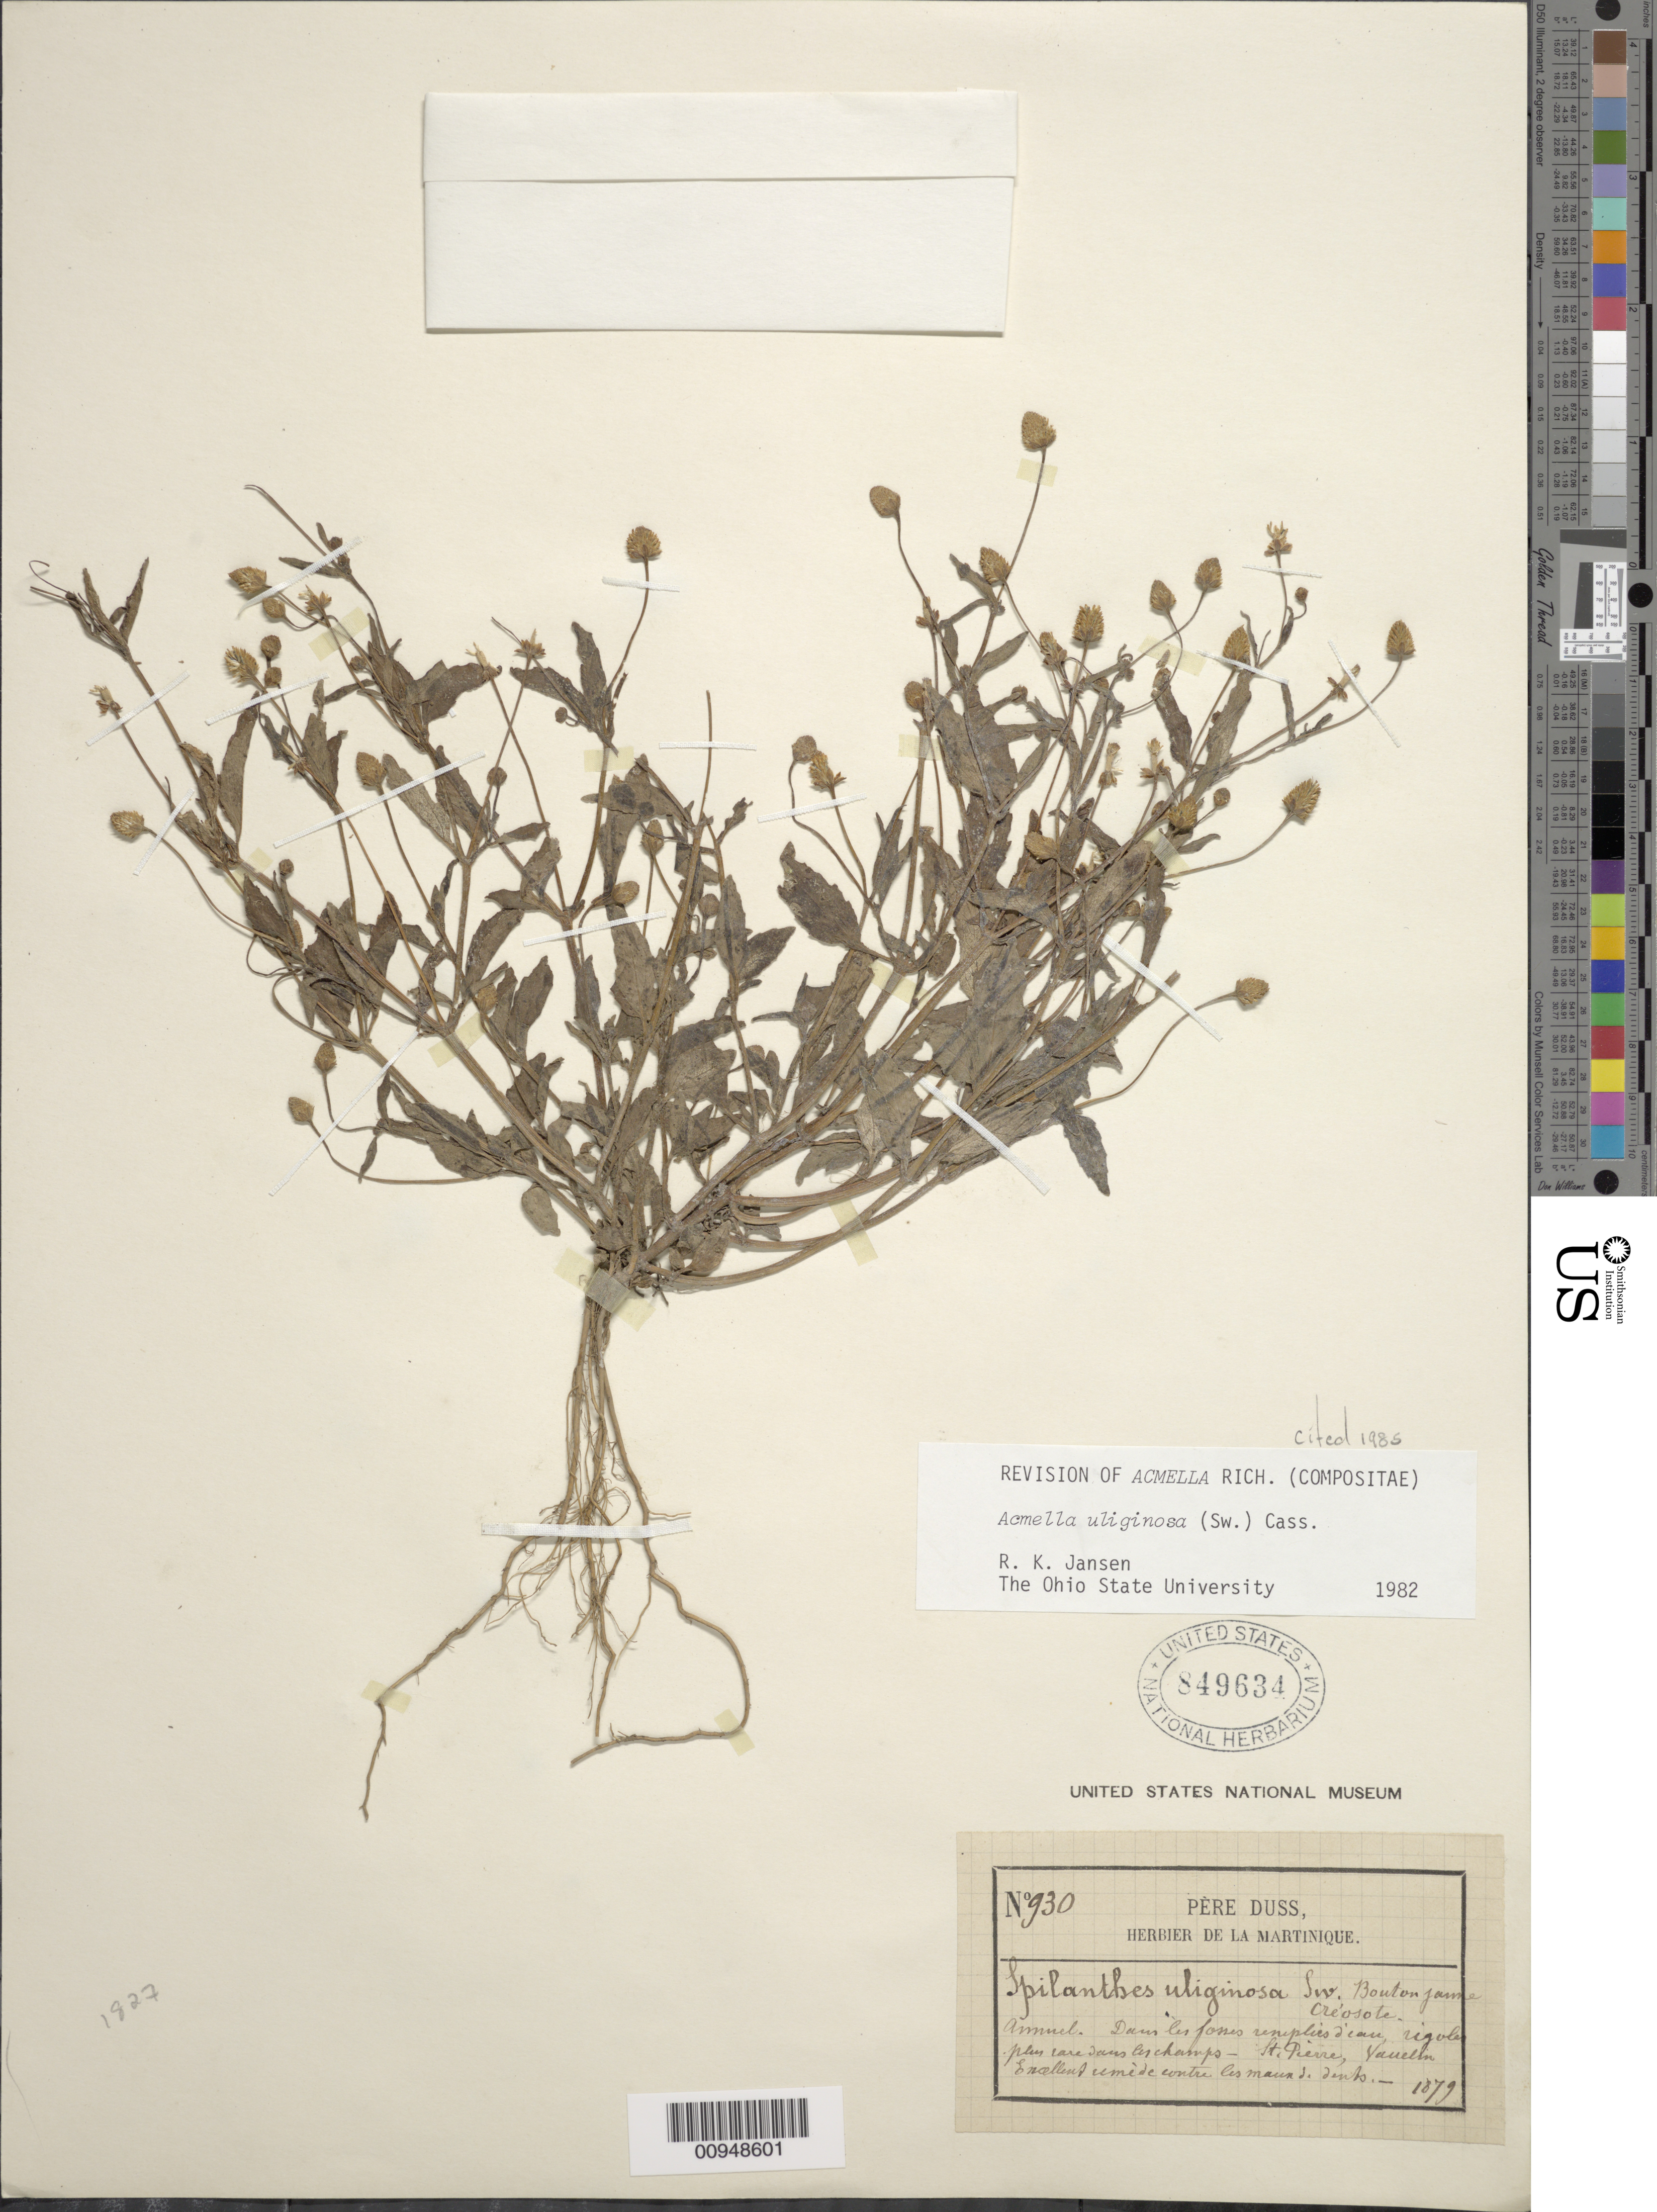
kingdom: Plantae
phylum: Tracheophyta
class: Magnoliopsida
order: Asterales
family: Asteraceae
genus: Acmella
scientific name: Acmella uliginosa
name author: (Sw.) Cass.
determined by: Jansen, R. K.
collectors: Père Duss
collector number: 930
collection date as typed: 1879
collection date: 1879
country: Martinique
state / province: Saint-Pierre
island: Martinique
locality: St. Pierre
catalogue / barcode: US 849634